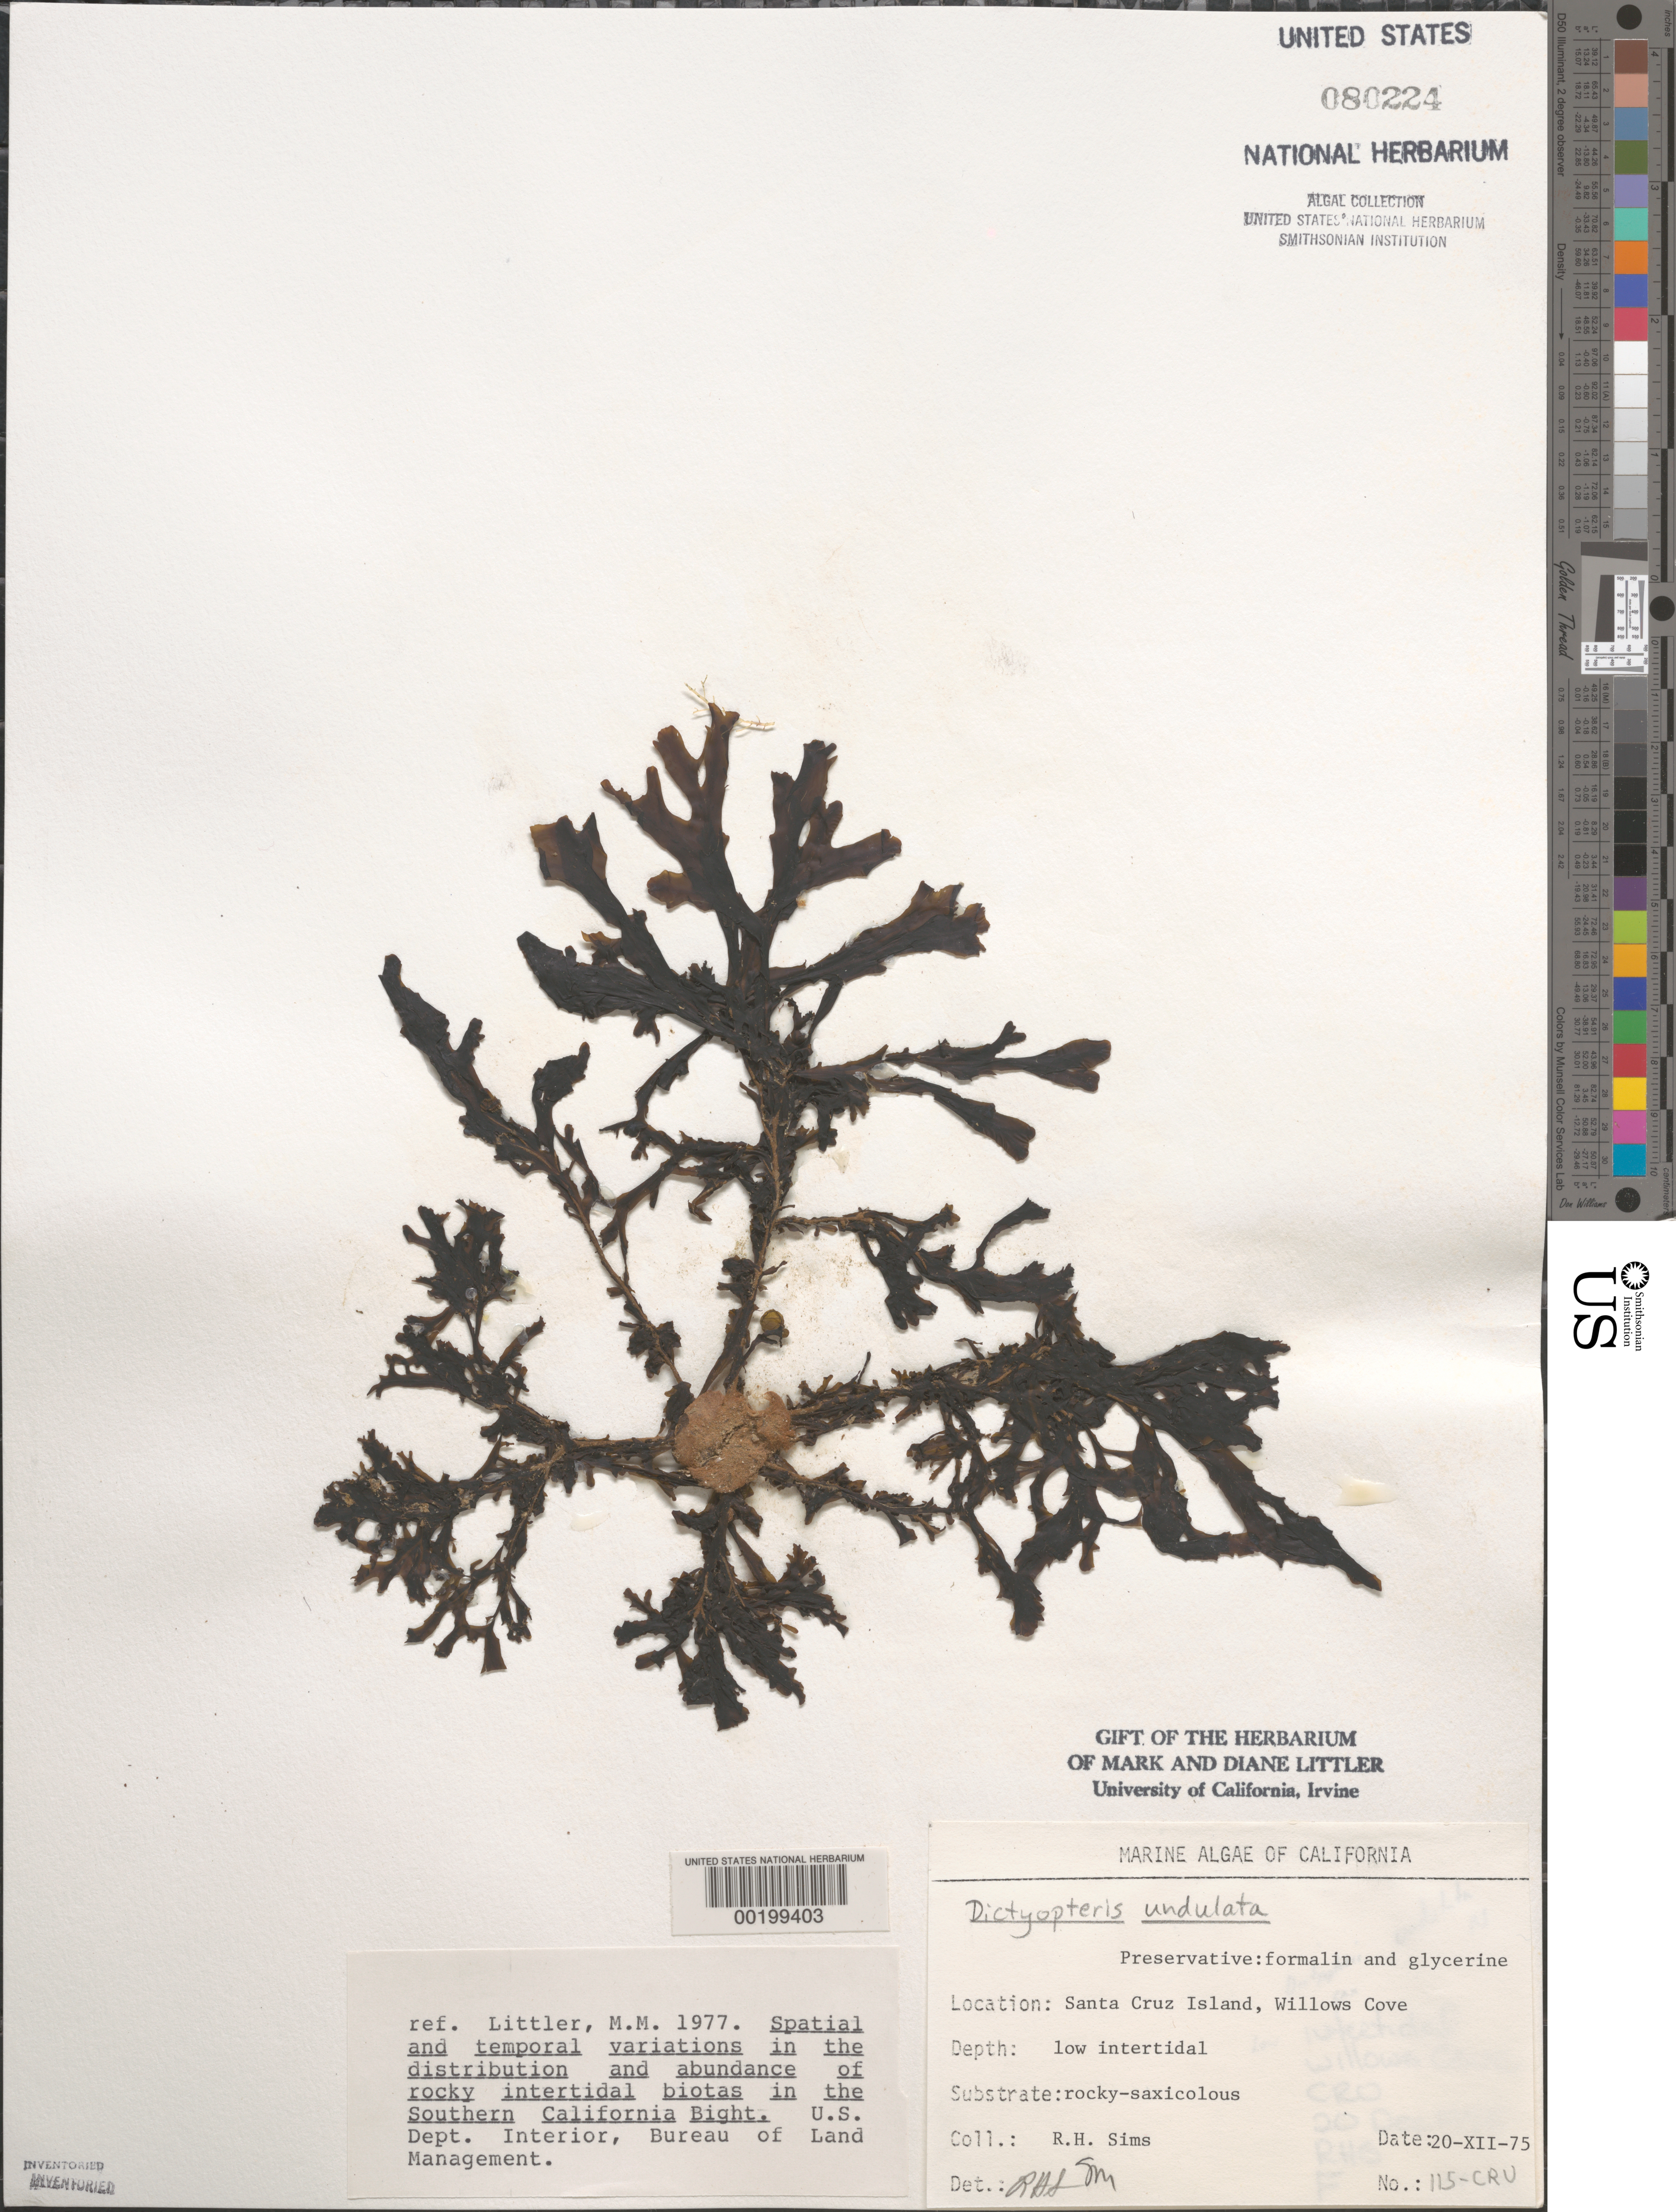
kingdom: Chromista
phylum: Ochrophyta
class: Phaeophyceae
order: Dictyotales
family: Dictyotaceae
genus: Dictyopteris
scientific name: Dictyopteris undulata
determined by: Sims, Robert H.; Murray, S. N.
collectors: R. H. Sims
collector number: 115-cru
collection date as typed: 20 Dec 1975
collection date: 1975-12-20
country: United States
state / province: California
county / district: Santa Barbara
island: Santa Cruz Island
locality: Willows Anchorage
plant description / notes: BLM-SOCALBIGHT Rocky Intertidal Survey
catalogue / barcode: US 80224